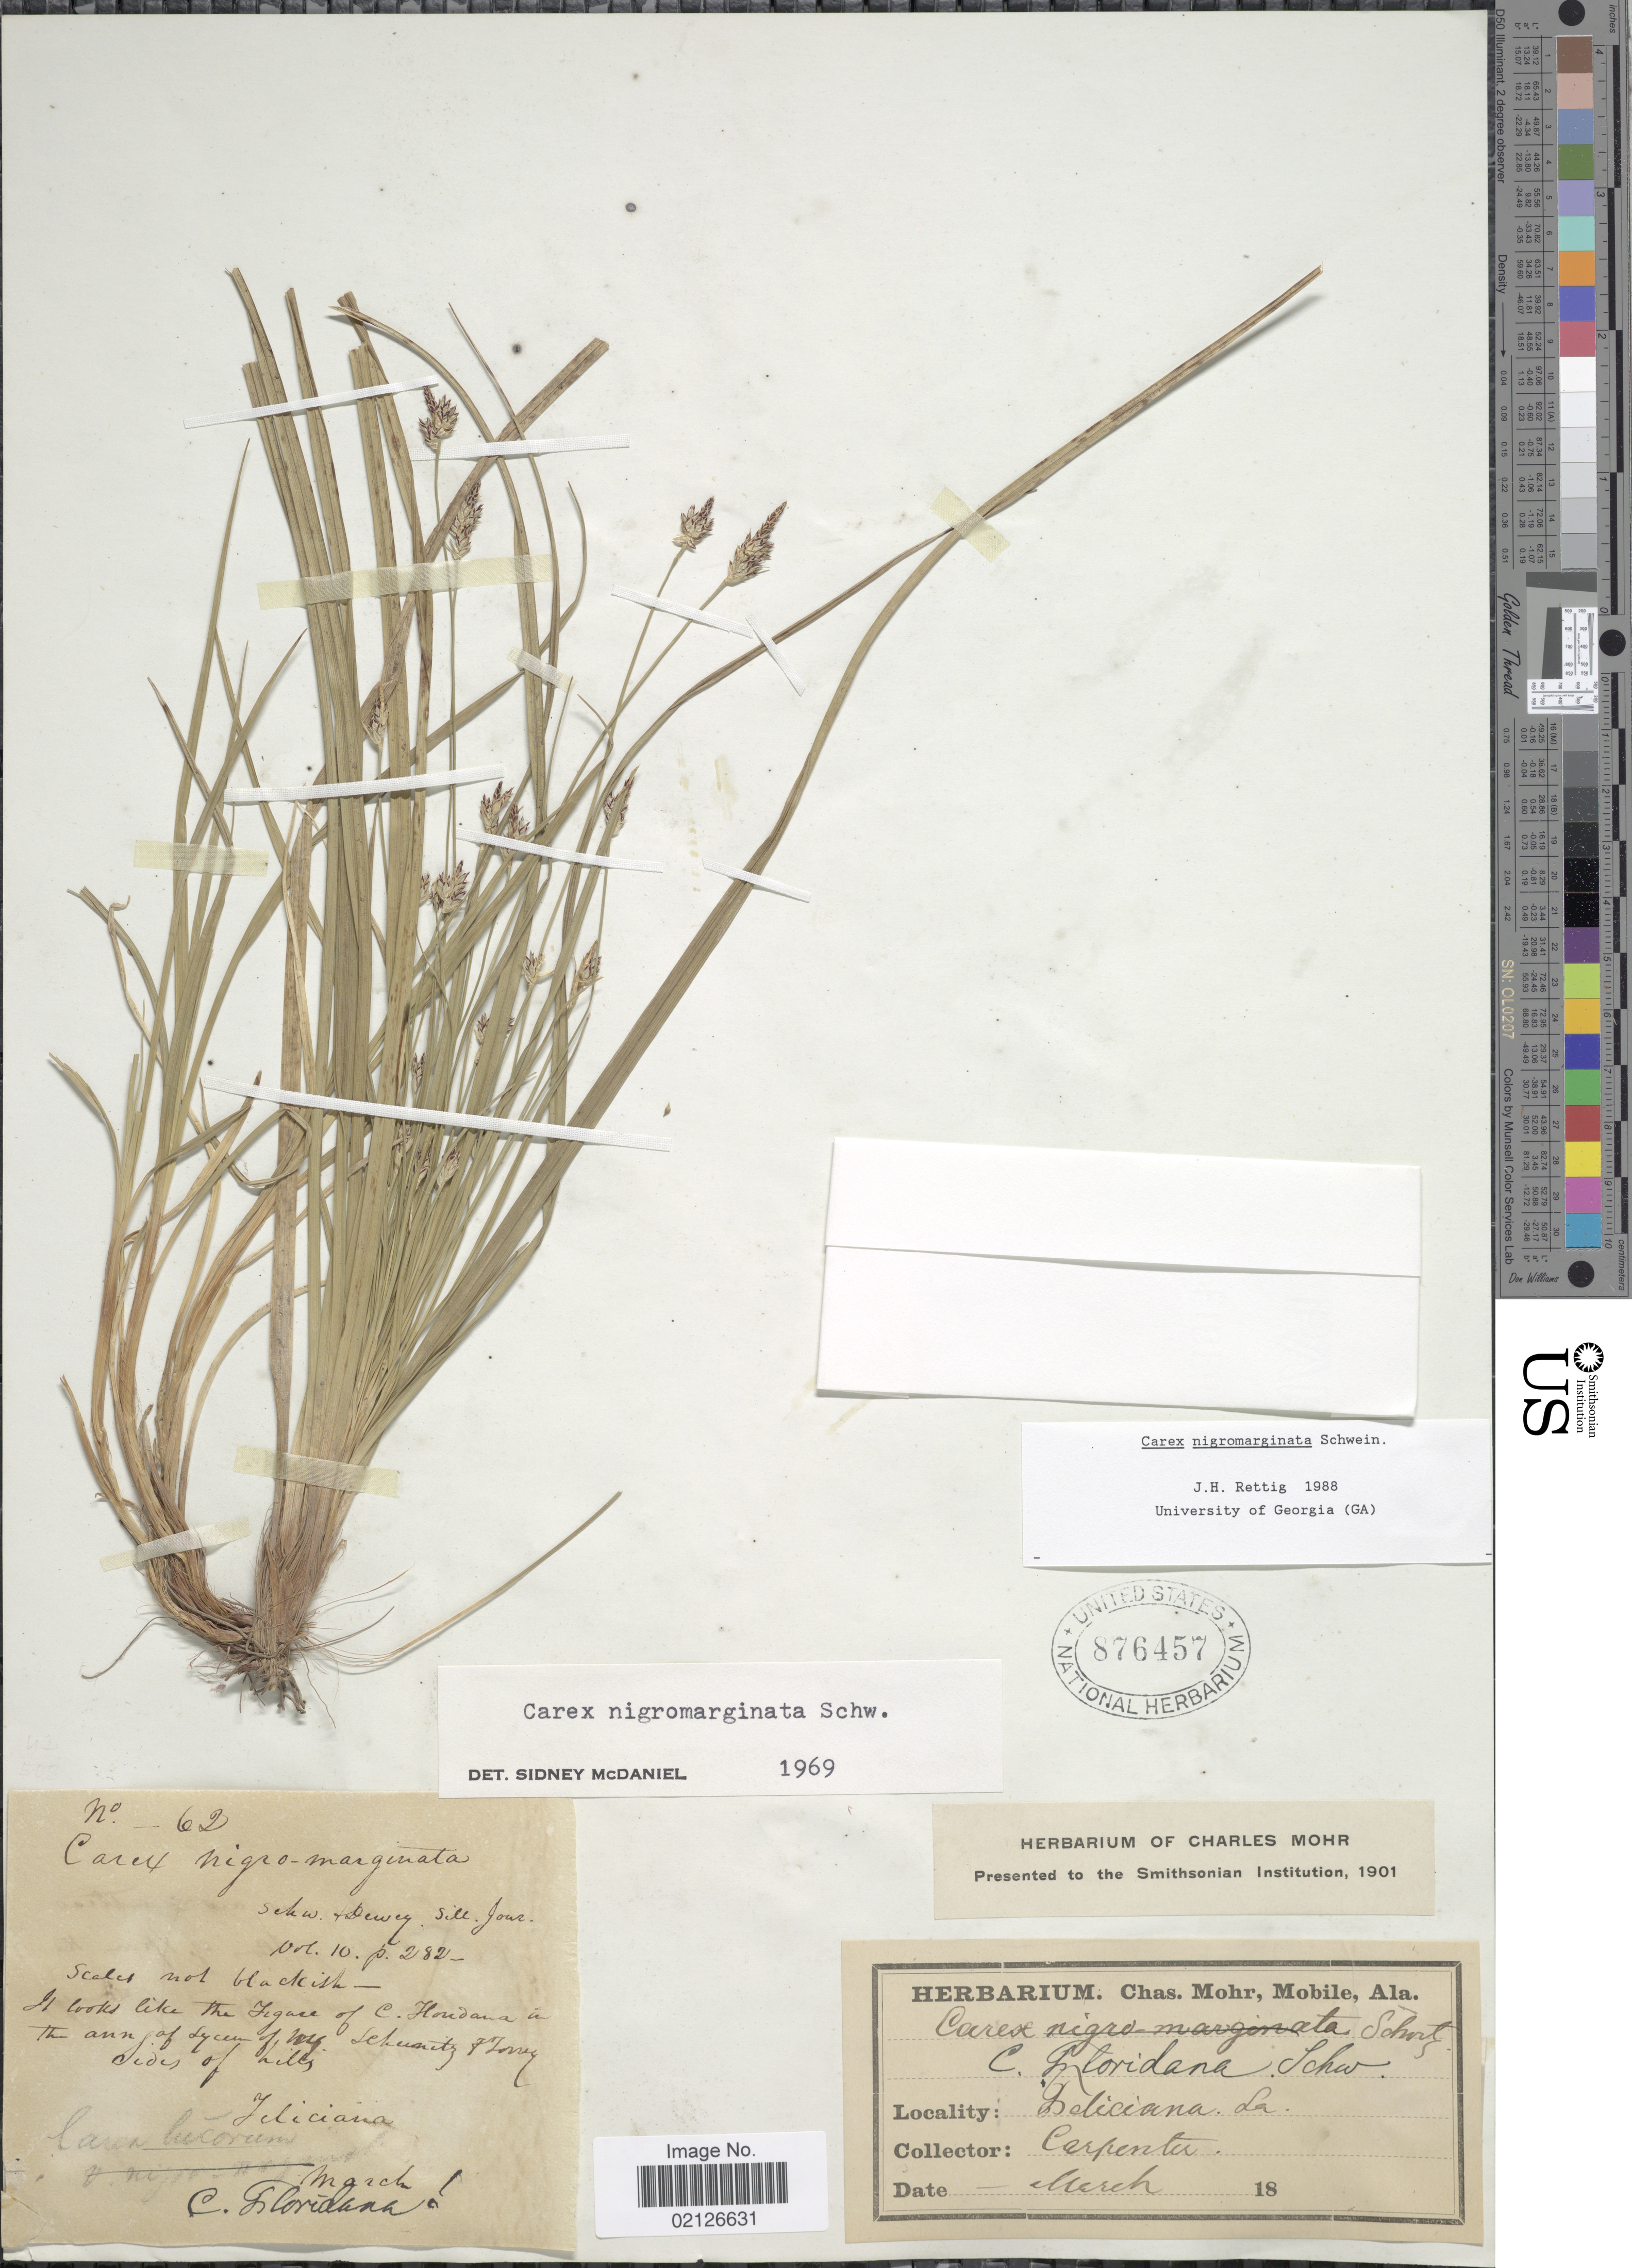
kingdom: Plantae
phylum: Tracheophyta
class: Liliopsida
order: Poales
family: Cyperaceae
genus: Carex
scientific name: Carex nigromarginata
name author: Schwein.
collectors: -. Carpenter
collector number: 62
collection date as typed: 18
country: United States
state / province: Louisiana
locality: Feliciana.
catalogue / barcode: US 876457